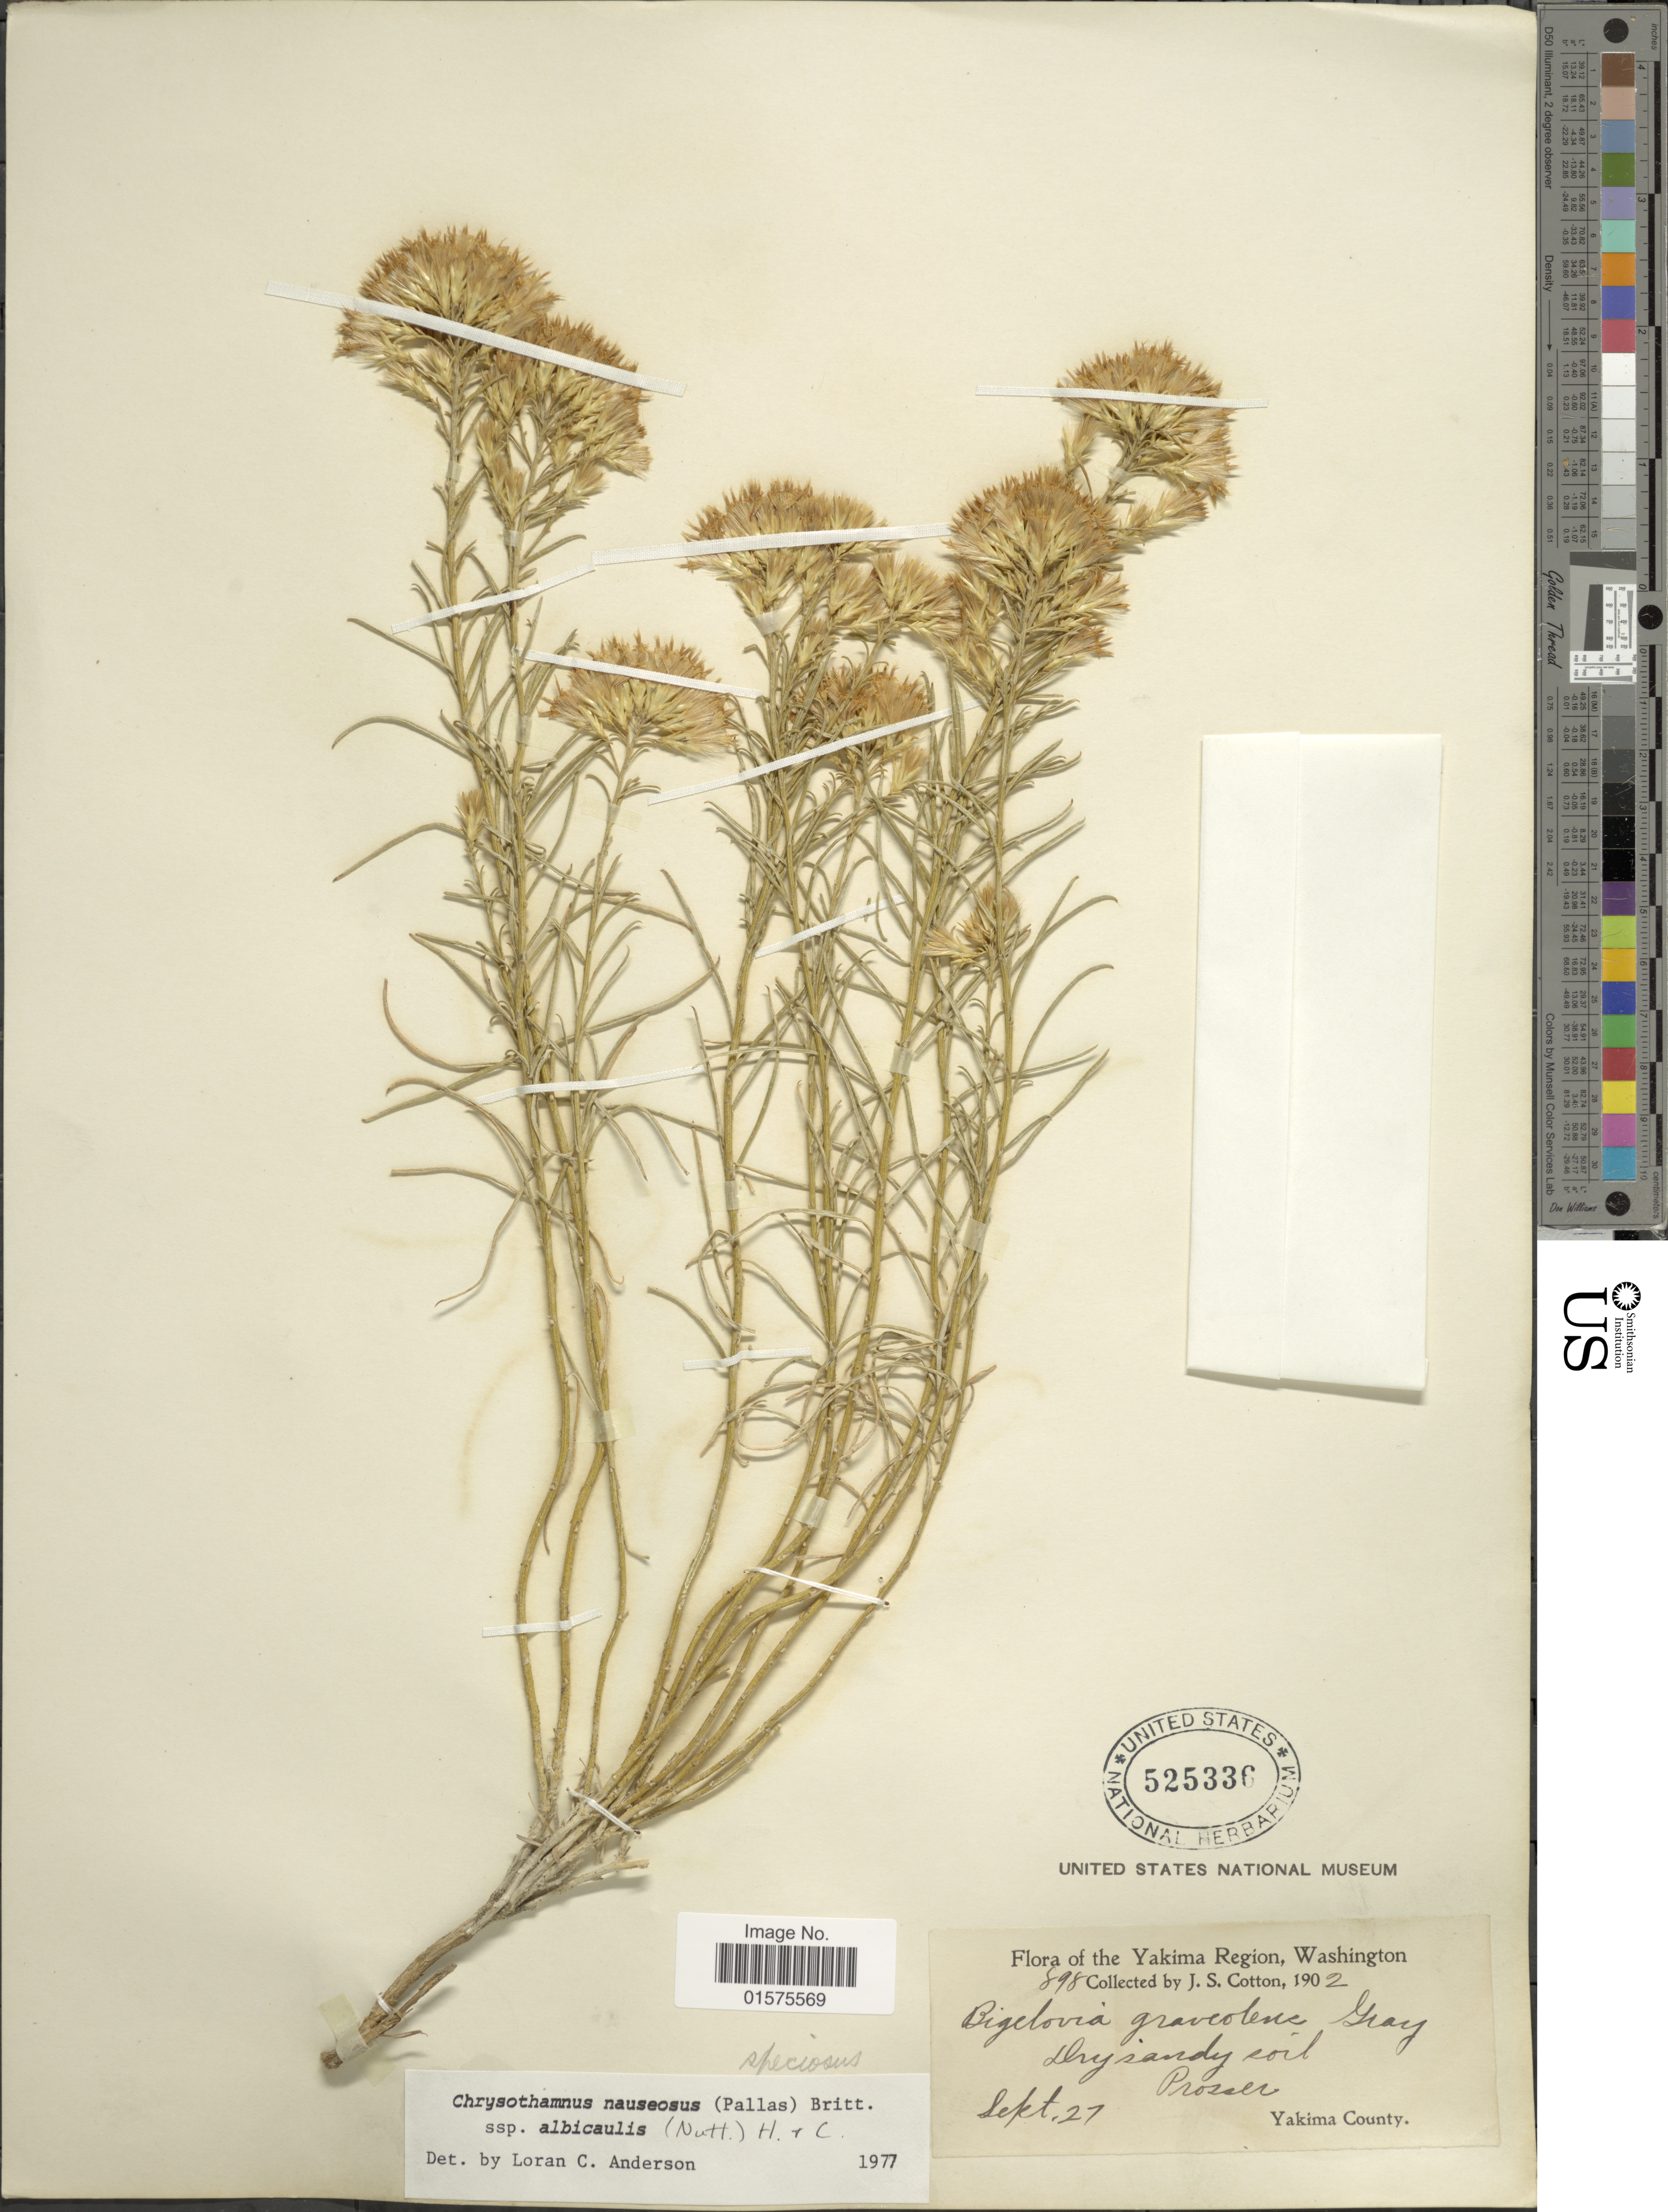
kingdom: Plantae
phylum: Tracheophyta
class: Magnoliopsida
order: Asterales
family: Asteraceae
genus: Ericameria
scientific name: Ericameria nauseosa var. speciosa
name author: (Nutt.) G.L. Nesom & G.I. Baird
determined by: Urbatsch, Lowell E., Curator (LSU), Louisiana State University (UNITED STATES)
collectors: J. S. Cotton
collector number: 898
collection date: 1902-09-27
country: United States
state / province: Washington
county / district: Yakima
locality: Yakima Region, Prosser. Yakima County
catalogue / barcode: US 525336